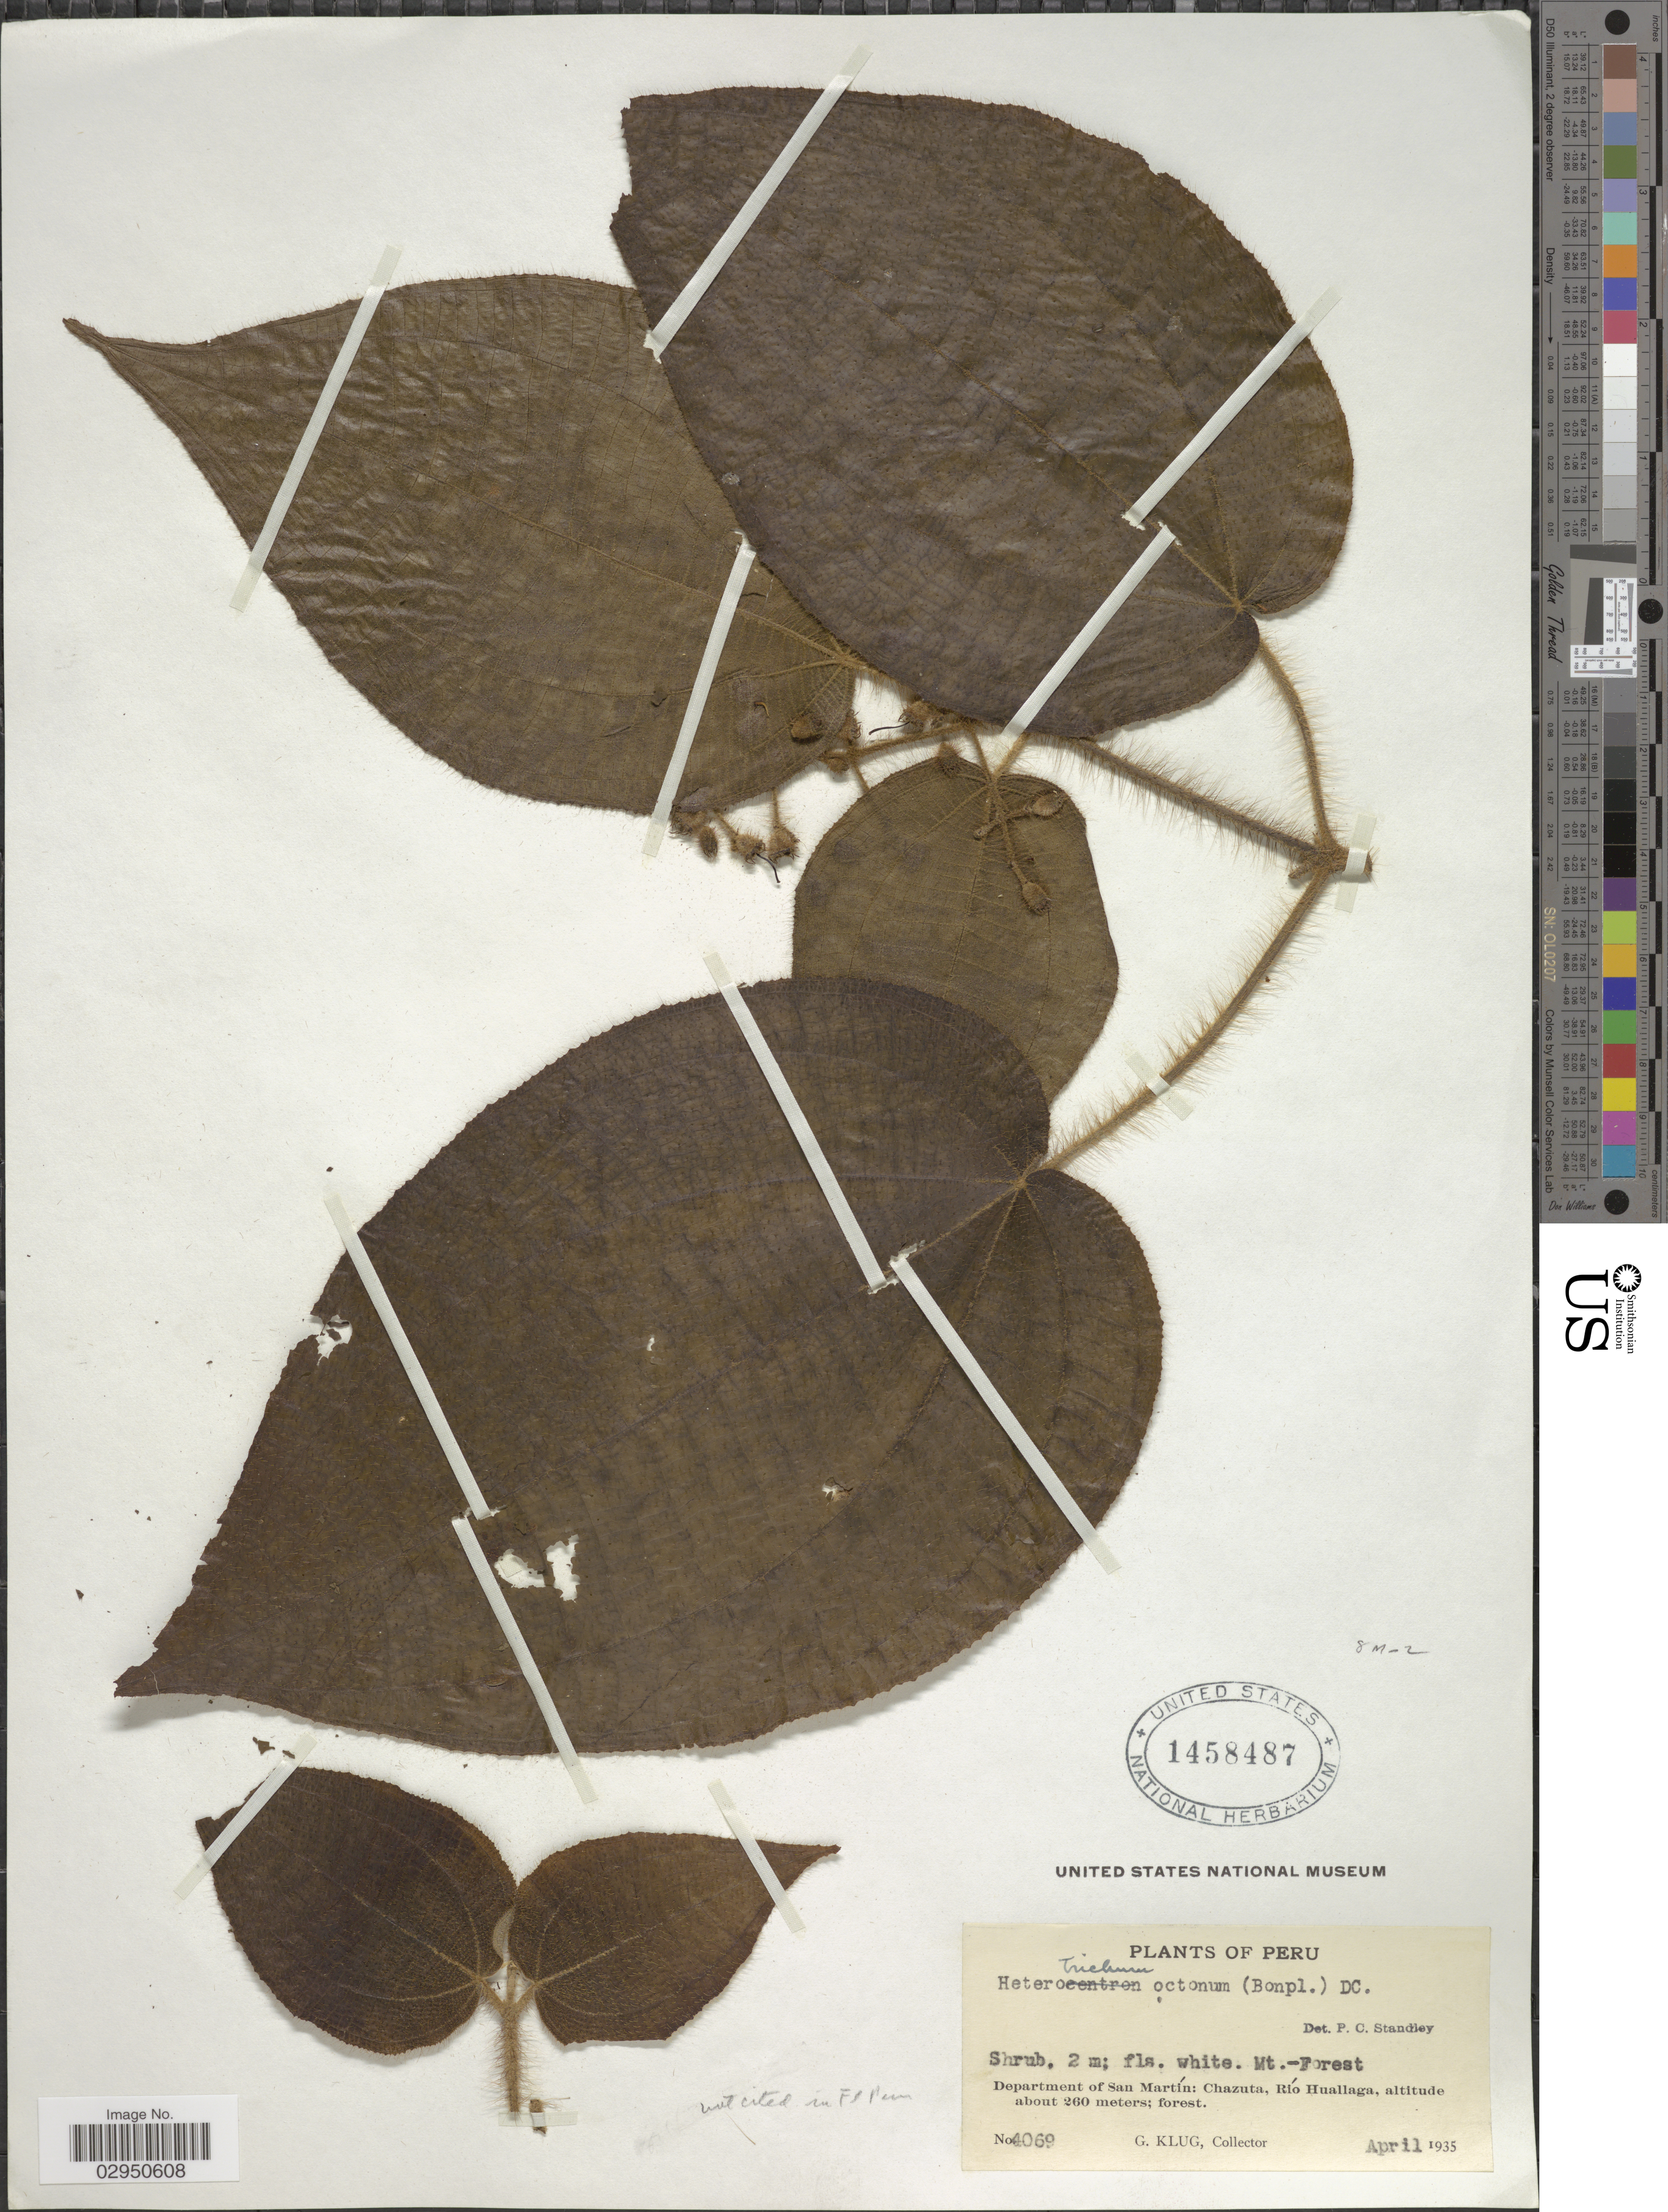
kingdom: Plantae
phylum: Tracheophyta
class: Magnoliopsida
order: Myrtales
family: Melastomataceae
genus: Clidemia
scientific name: Clidemia octona subsp. octona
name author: (Bonpl.) L.O. Williams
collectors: G. Klug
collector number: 4069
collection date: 1935-04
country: Peru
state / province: San Martín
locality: Department of San Martín: Chazuta, Río Huallaga.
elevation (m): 260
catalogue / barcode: US 1458487